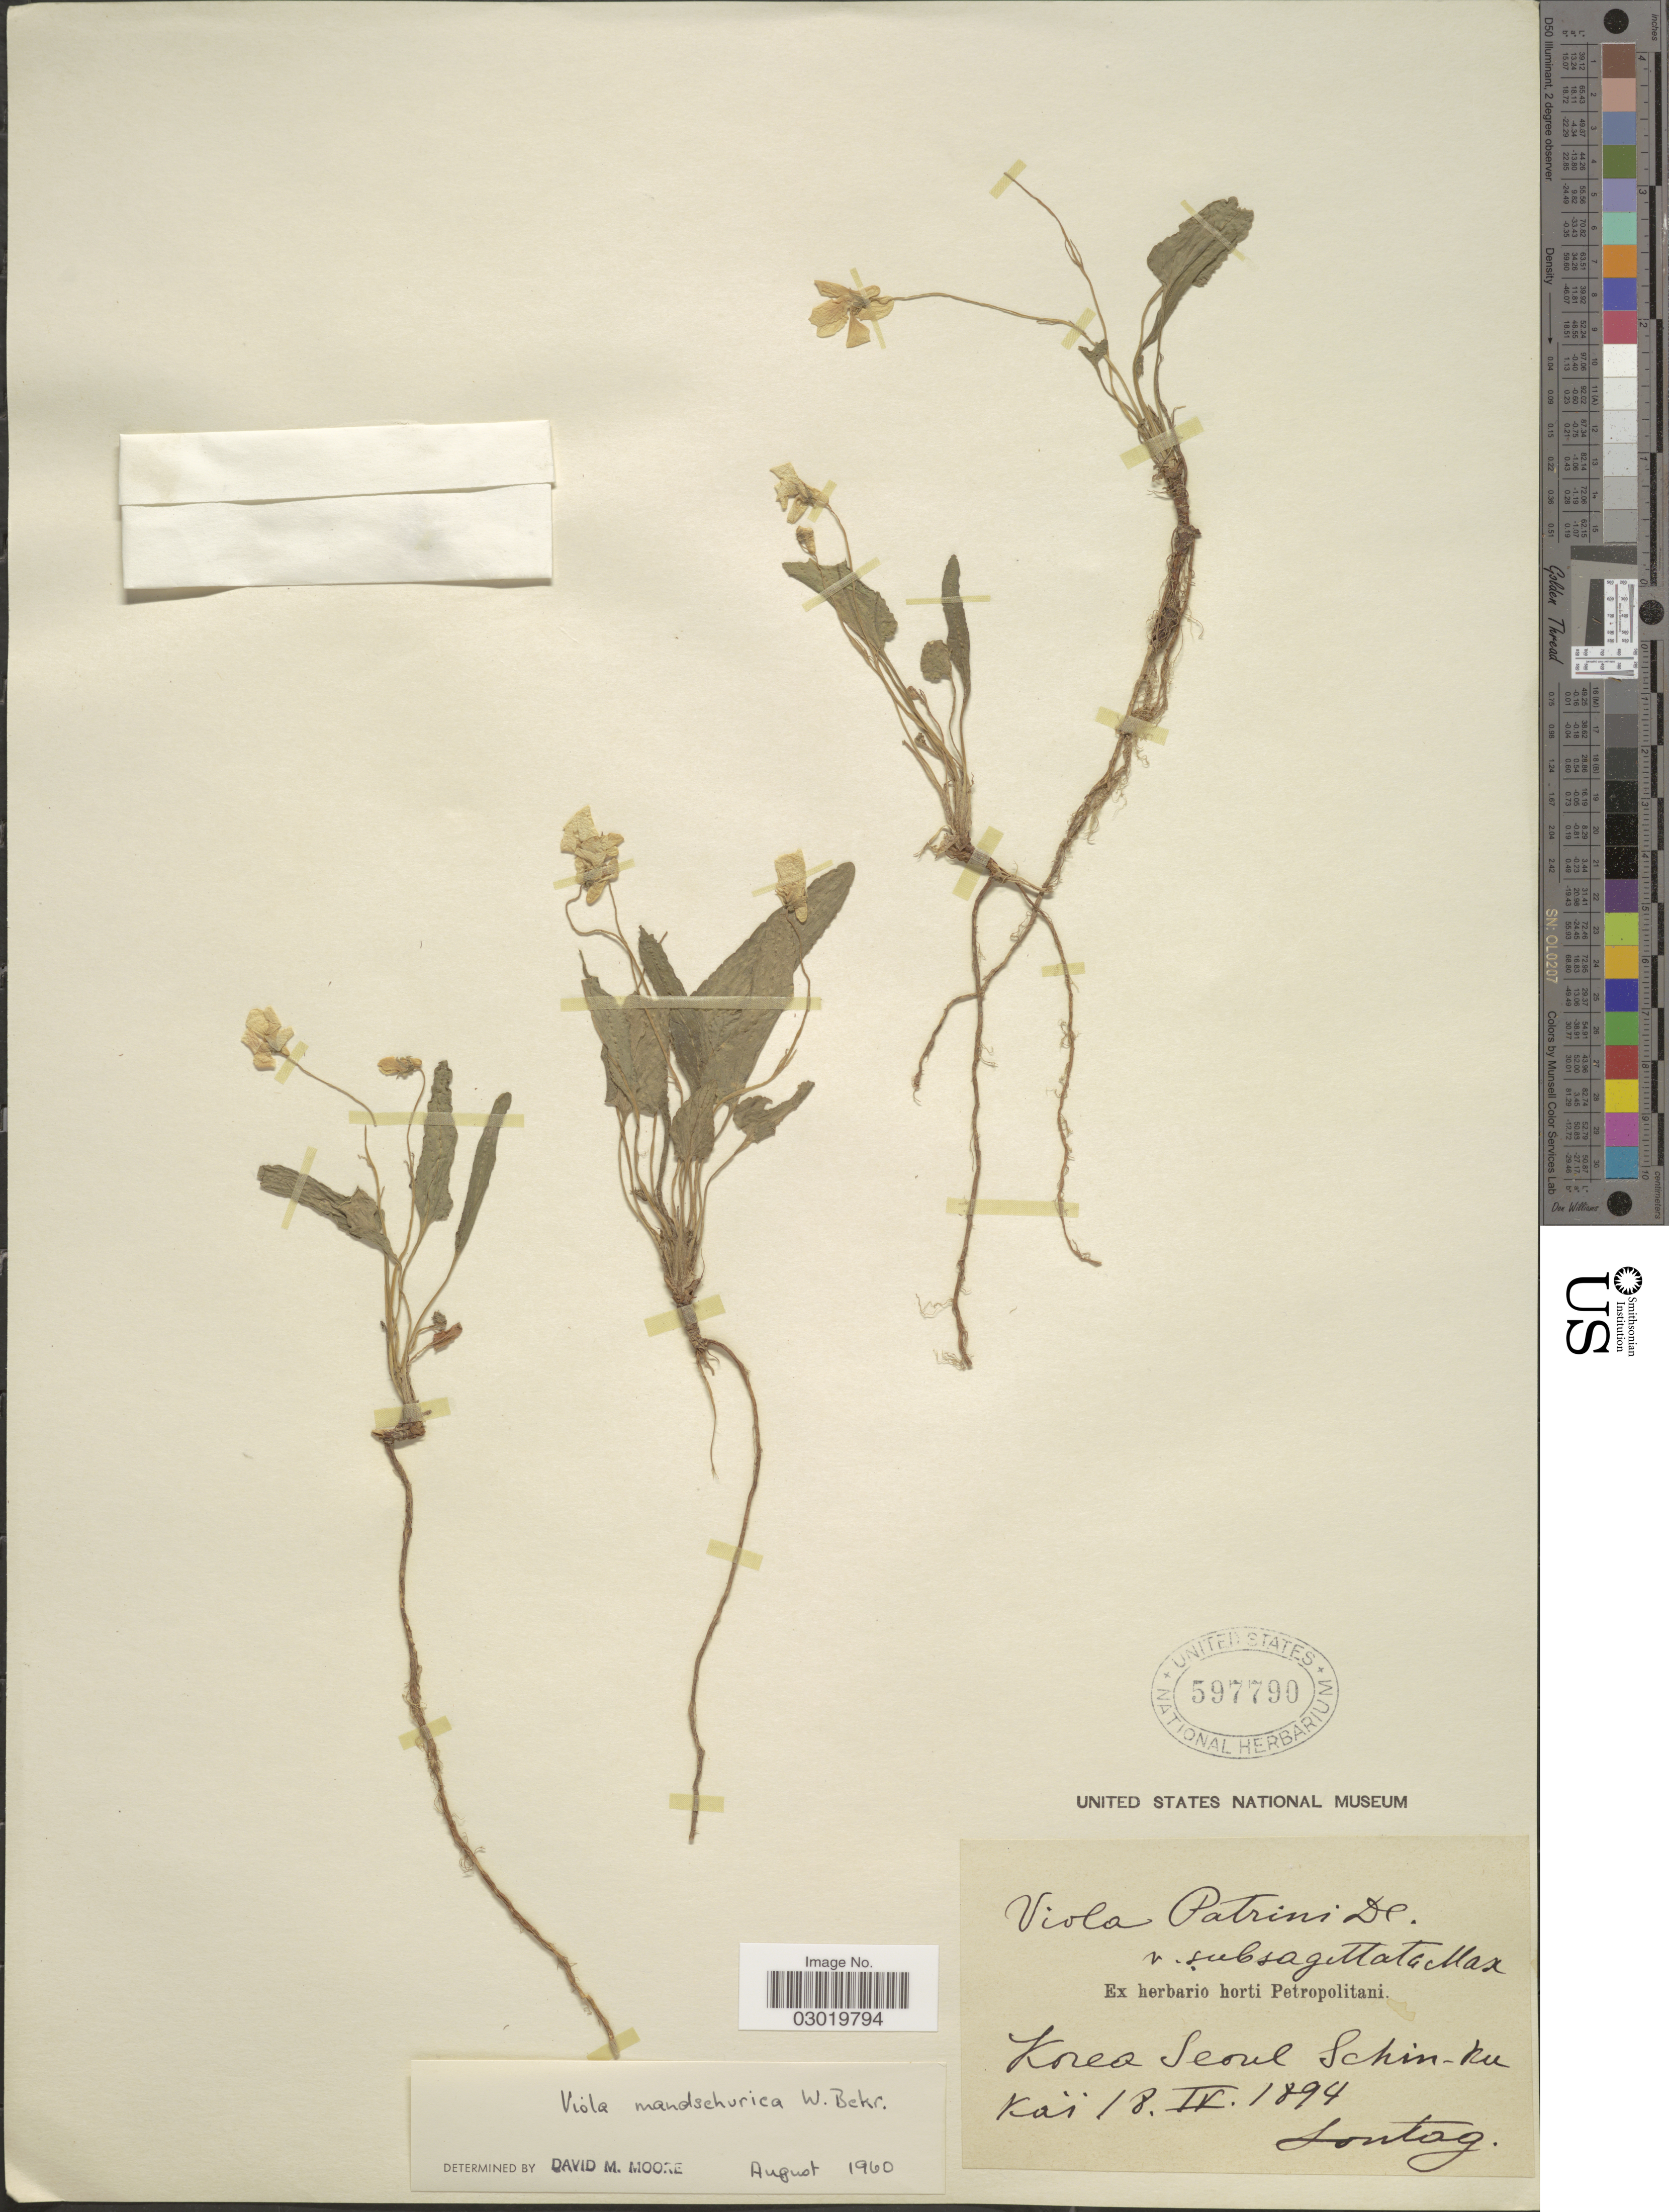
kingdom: Plantae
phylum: Tracheophyta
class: Magnoliopsida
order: Malpighiales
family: Violaceae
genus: Viola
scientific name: Viola mandshurica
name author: W. Becker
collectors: -. Sontag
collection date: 1894-04-18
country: South Korea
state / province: Seoul Special City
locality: Seoul Schin-ku Kaï.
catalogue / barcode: US 597790